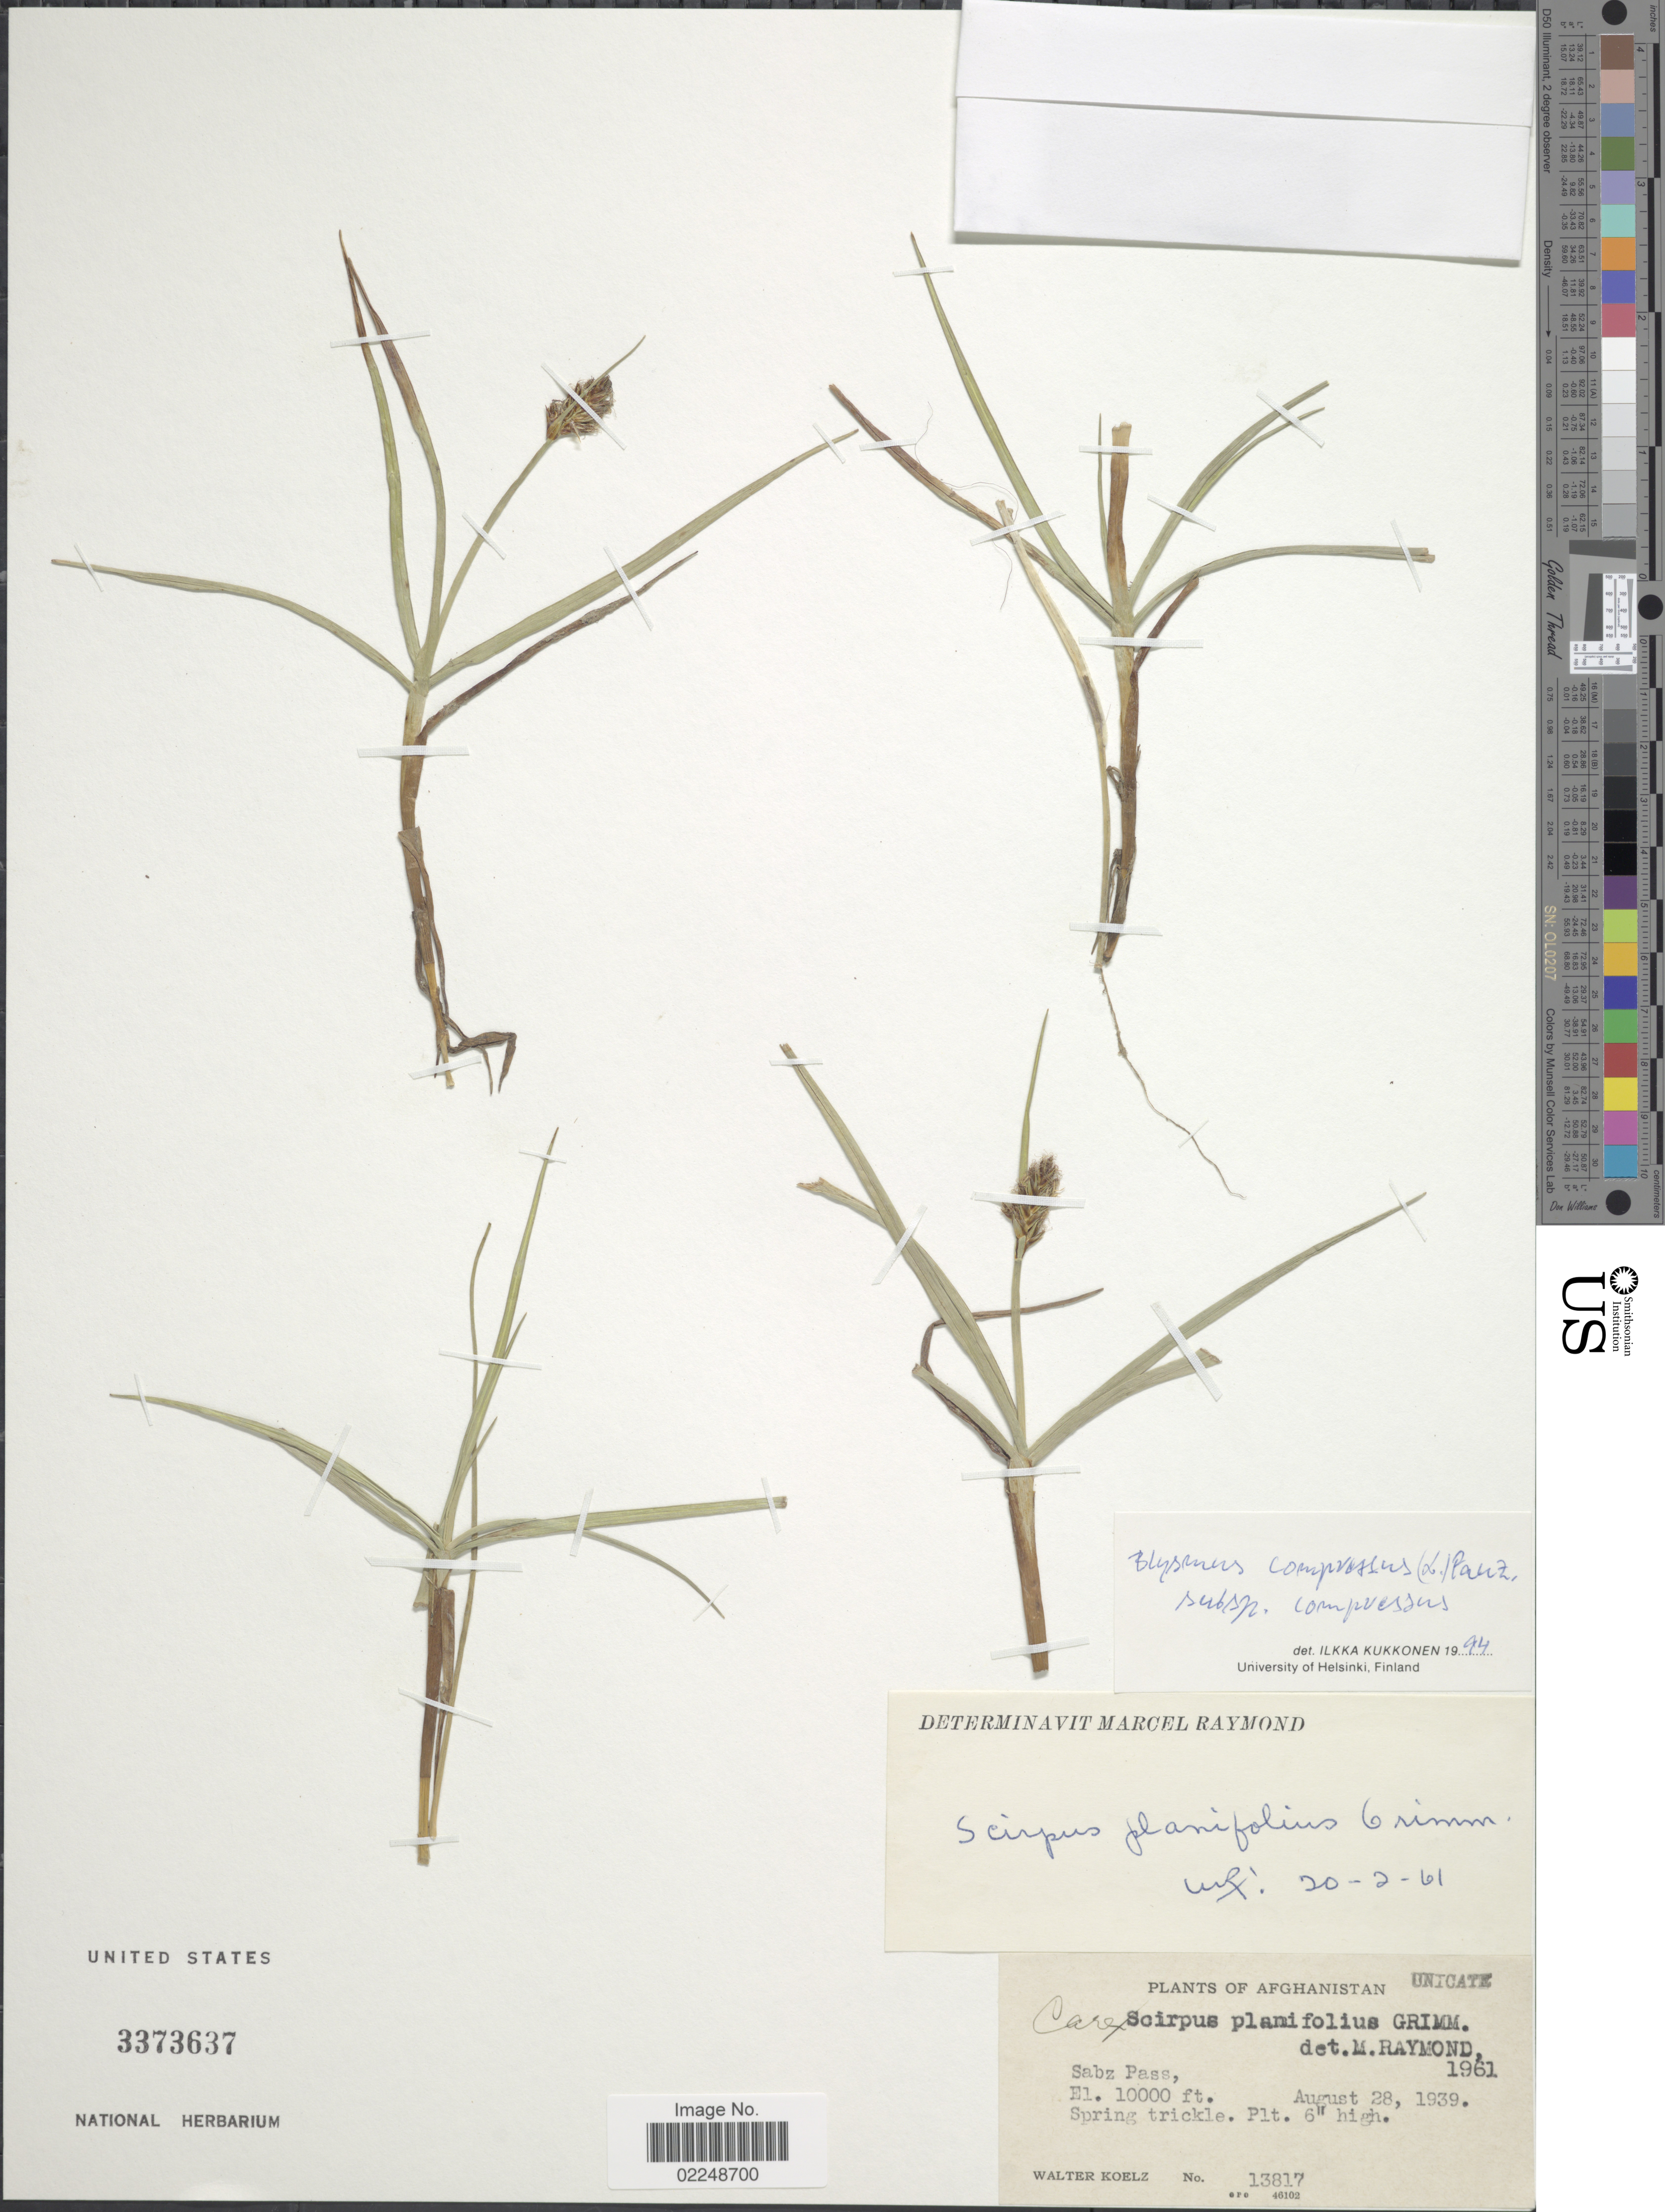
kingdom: Plantae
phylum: Tracheophyta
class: Liliopsida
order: Poales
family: Cyperaceae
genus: Blysmus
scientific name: Blysmus compressus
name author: (L.) Panzer ex Link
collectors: W. N. Koelz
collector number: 13817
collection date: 1939-08-28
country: Afghanistan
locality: Sabz Pass, Spring trickle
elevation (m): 3048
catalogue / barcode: US 3373637